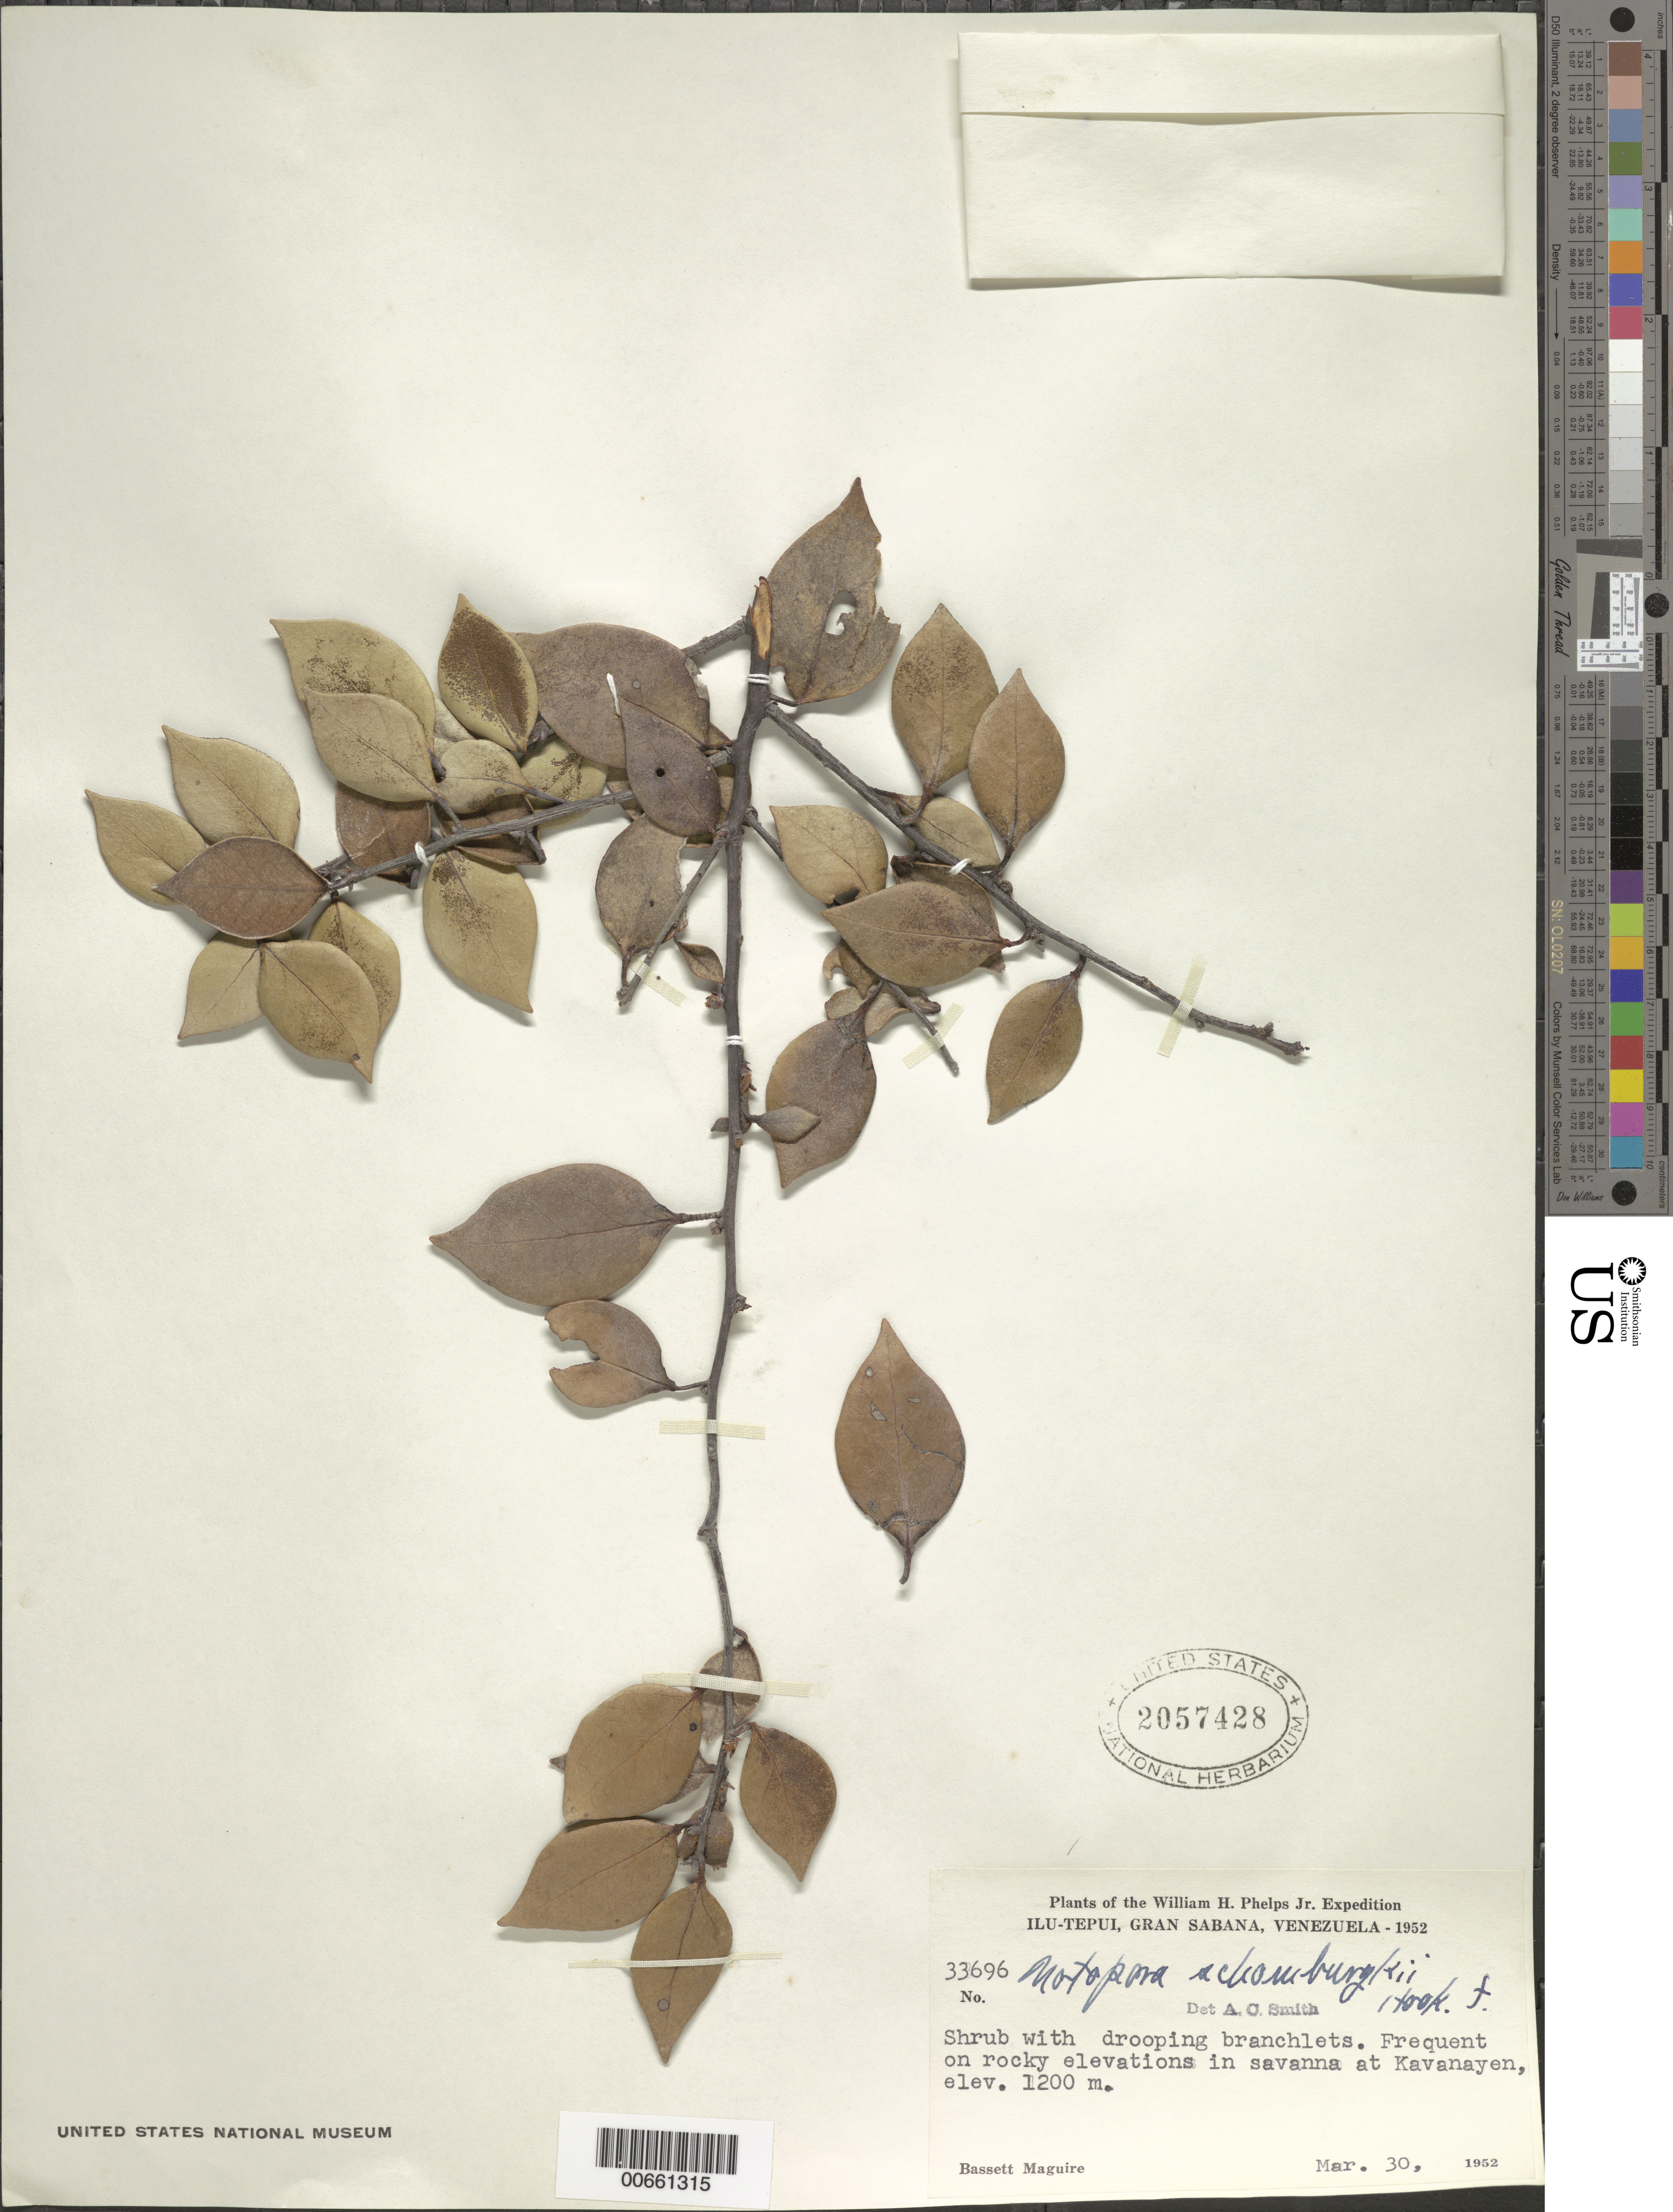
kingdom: Plantae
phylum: Tracheophyta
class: Magnoliopsida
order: Ericales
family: Ericaceae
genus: Notopora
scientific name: Notopora schomburgkii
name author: Hook. f.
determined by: Smith, A. C.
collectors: B. Maguire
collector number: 33696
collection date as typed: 30-Mar-52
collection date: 1952-03-30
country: Venezuela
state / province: Bolívar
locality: Gran Sabana, Ilu-tepuí, Kavanayén Mission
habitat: Rocky elevations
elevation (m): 1200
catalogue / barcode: US 2057428